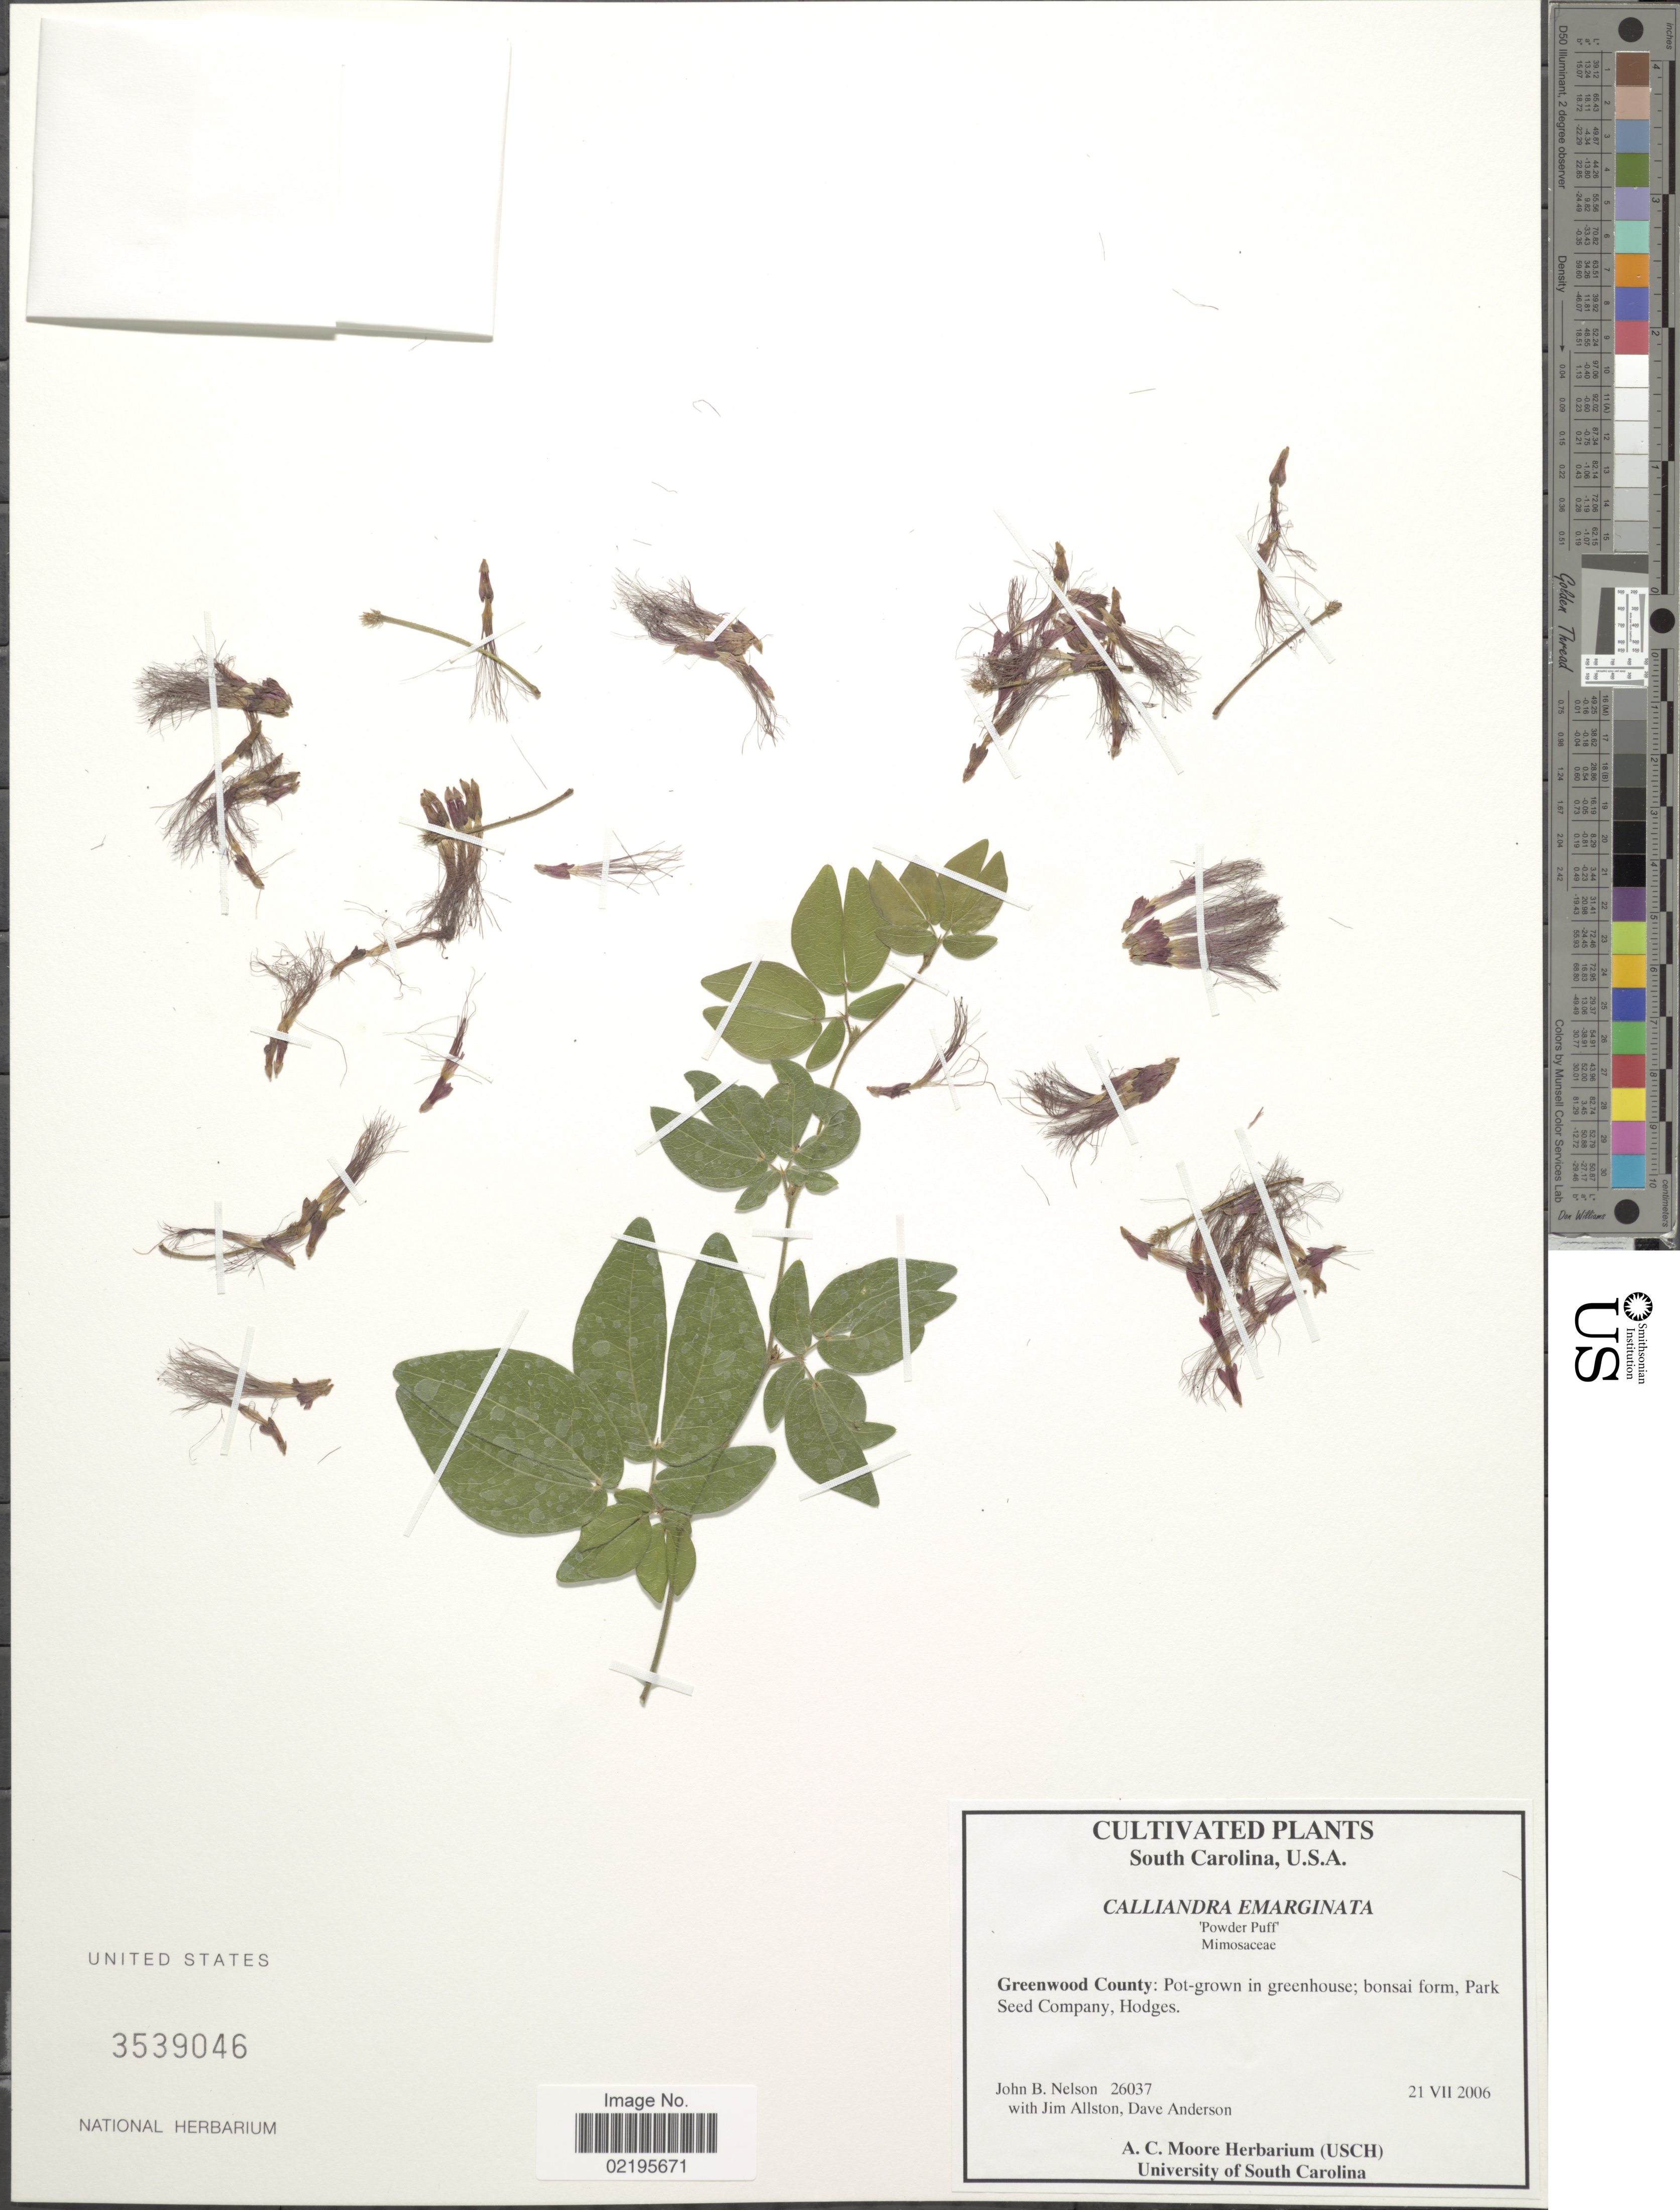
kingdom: Plantae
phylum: Tracheophyta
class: Magnoliopsida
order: Fabales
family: Fabaceae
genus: Calliandra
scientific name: Calliandra emarginata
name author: (Willd.) Benth.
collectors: J. B. Nelson, J. Allston & D. Anderson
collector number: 26037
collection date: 2006-07-21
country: United States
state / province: South Carolina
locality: Greenwood County: Pot-grown in greenhouse; bonsai form, Park Seed Company, Hodges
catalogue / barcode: US 3539046